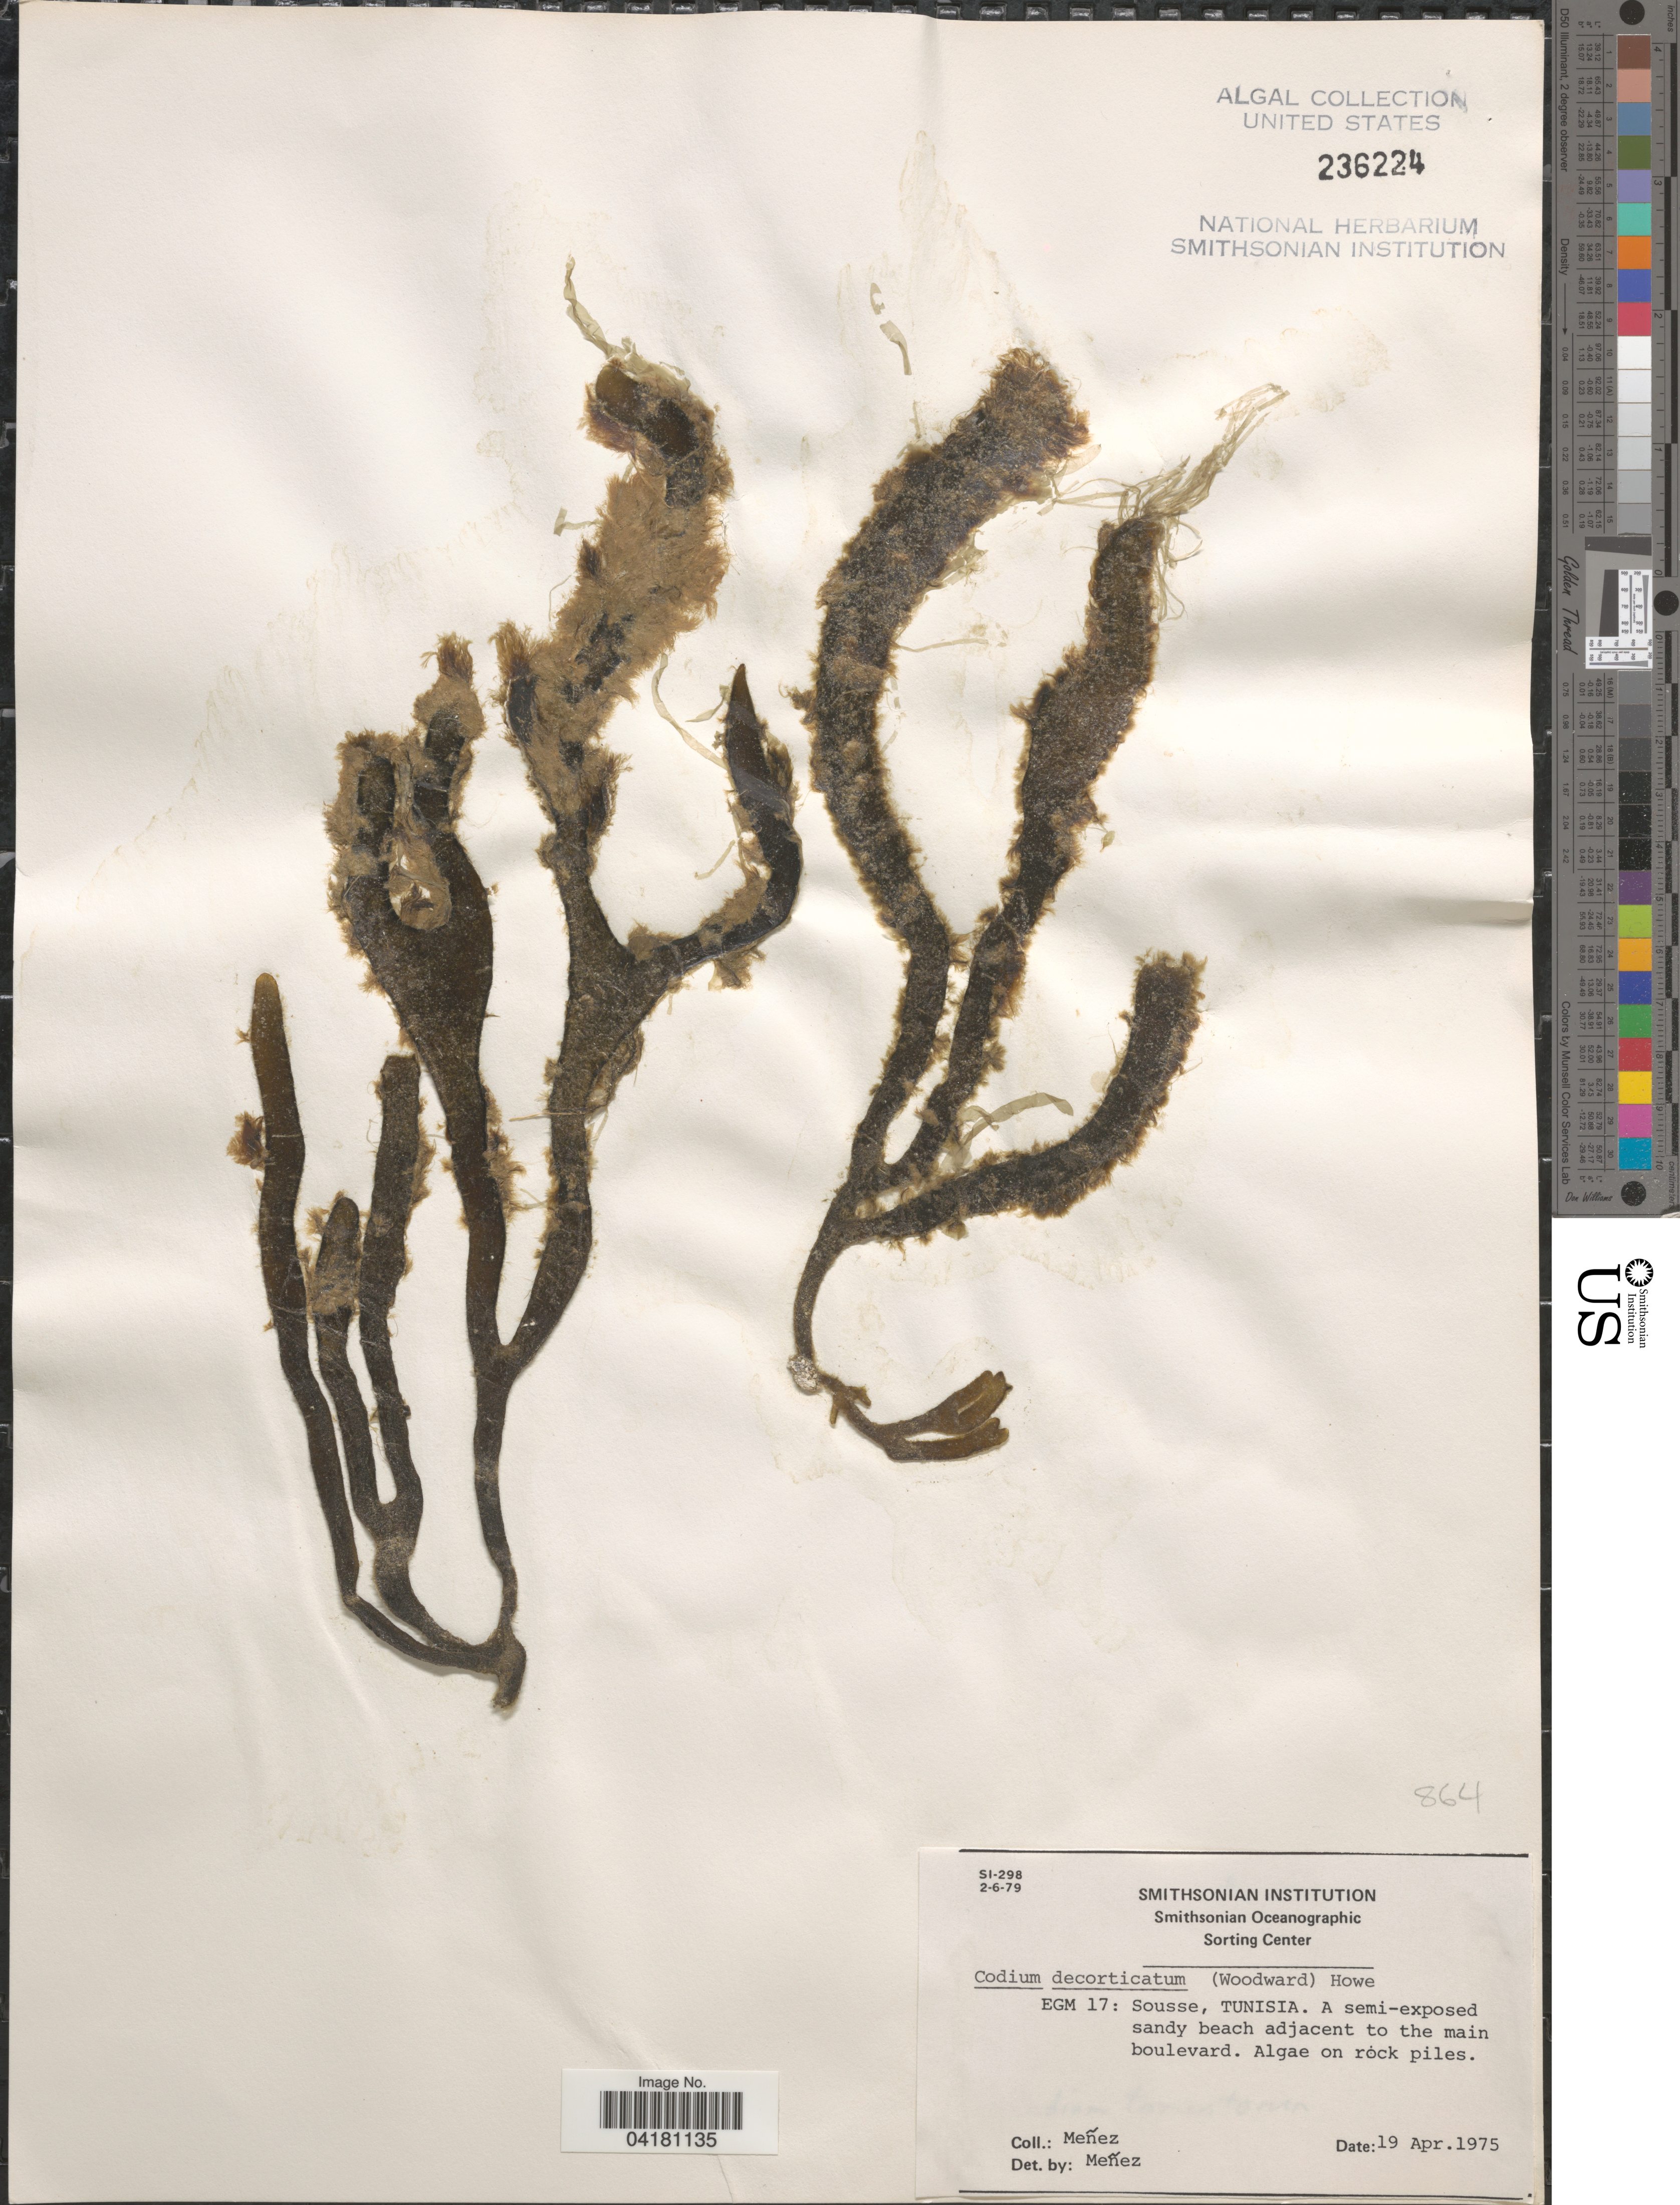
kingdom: Plantae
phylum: Chlorophyta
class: Ulvophyceae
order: Bryopsidales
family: Codiaceae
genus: Codium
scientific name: Codium decorticatum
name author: (Woodw.) M. Howe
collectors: Menez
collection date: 1975-04-19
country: Tunisia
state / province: Sousse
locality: EGM 17: A semi-exposed sandy beach adjacent to the main boulevard. Algae on rock piles.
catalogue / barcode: US 236224